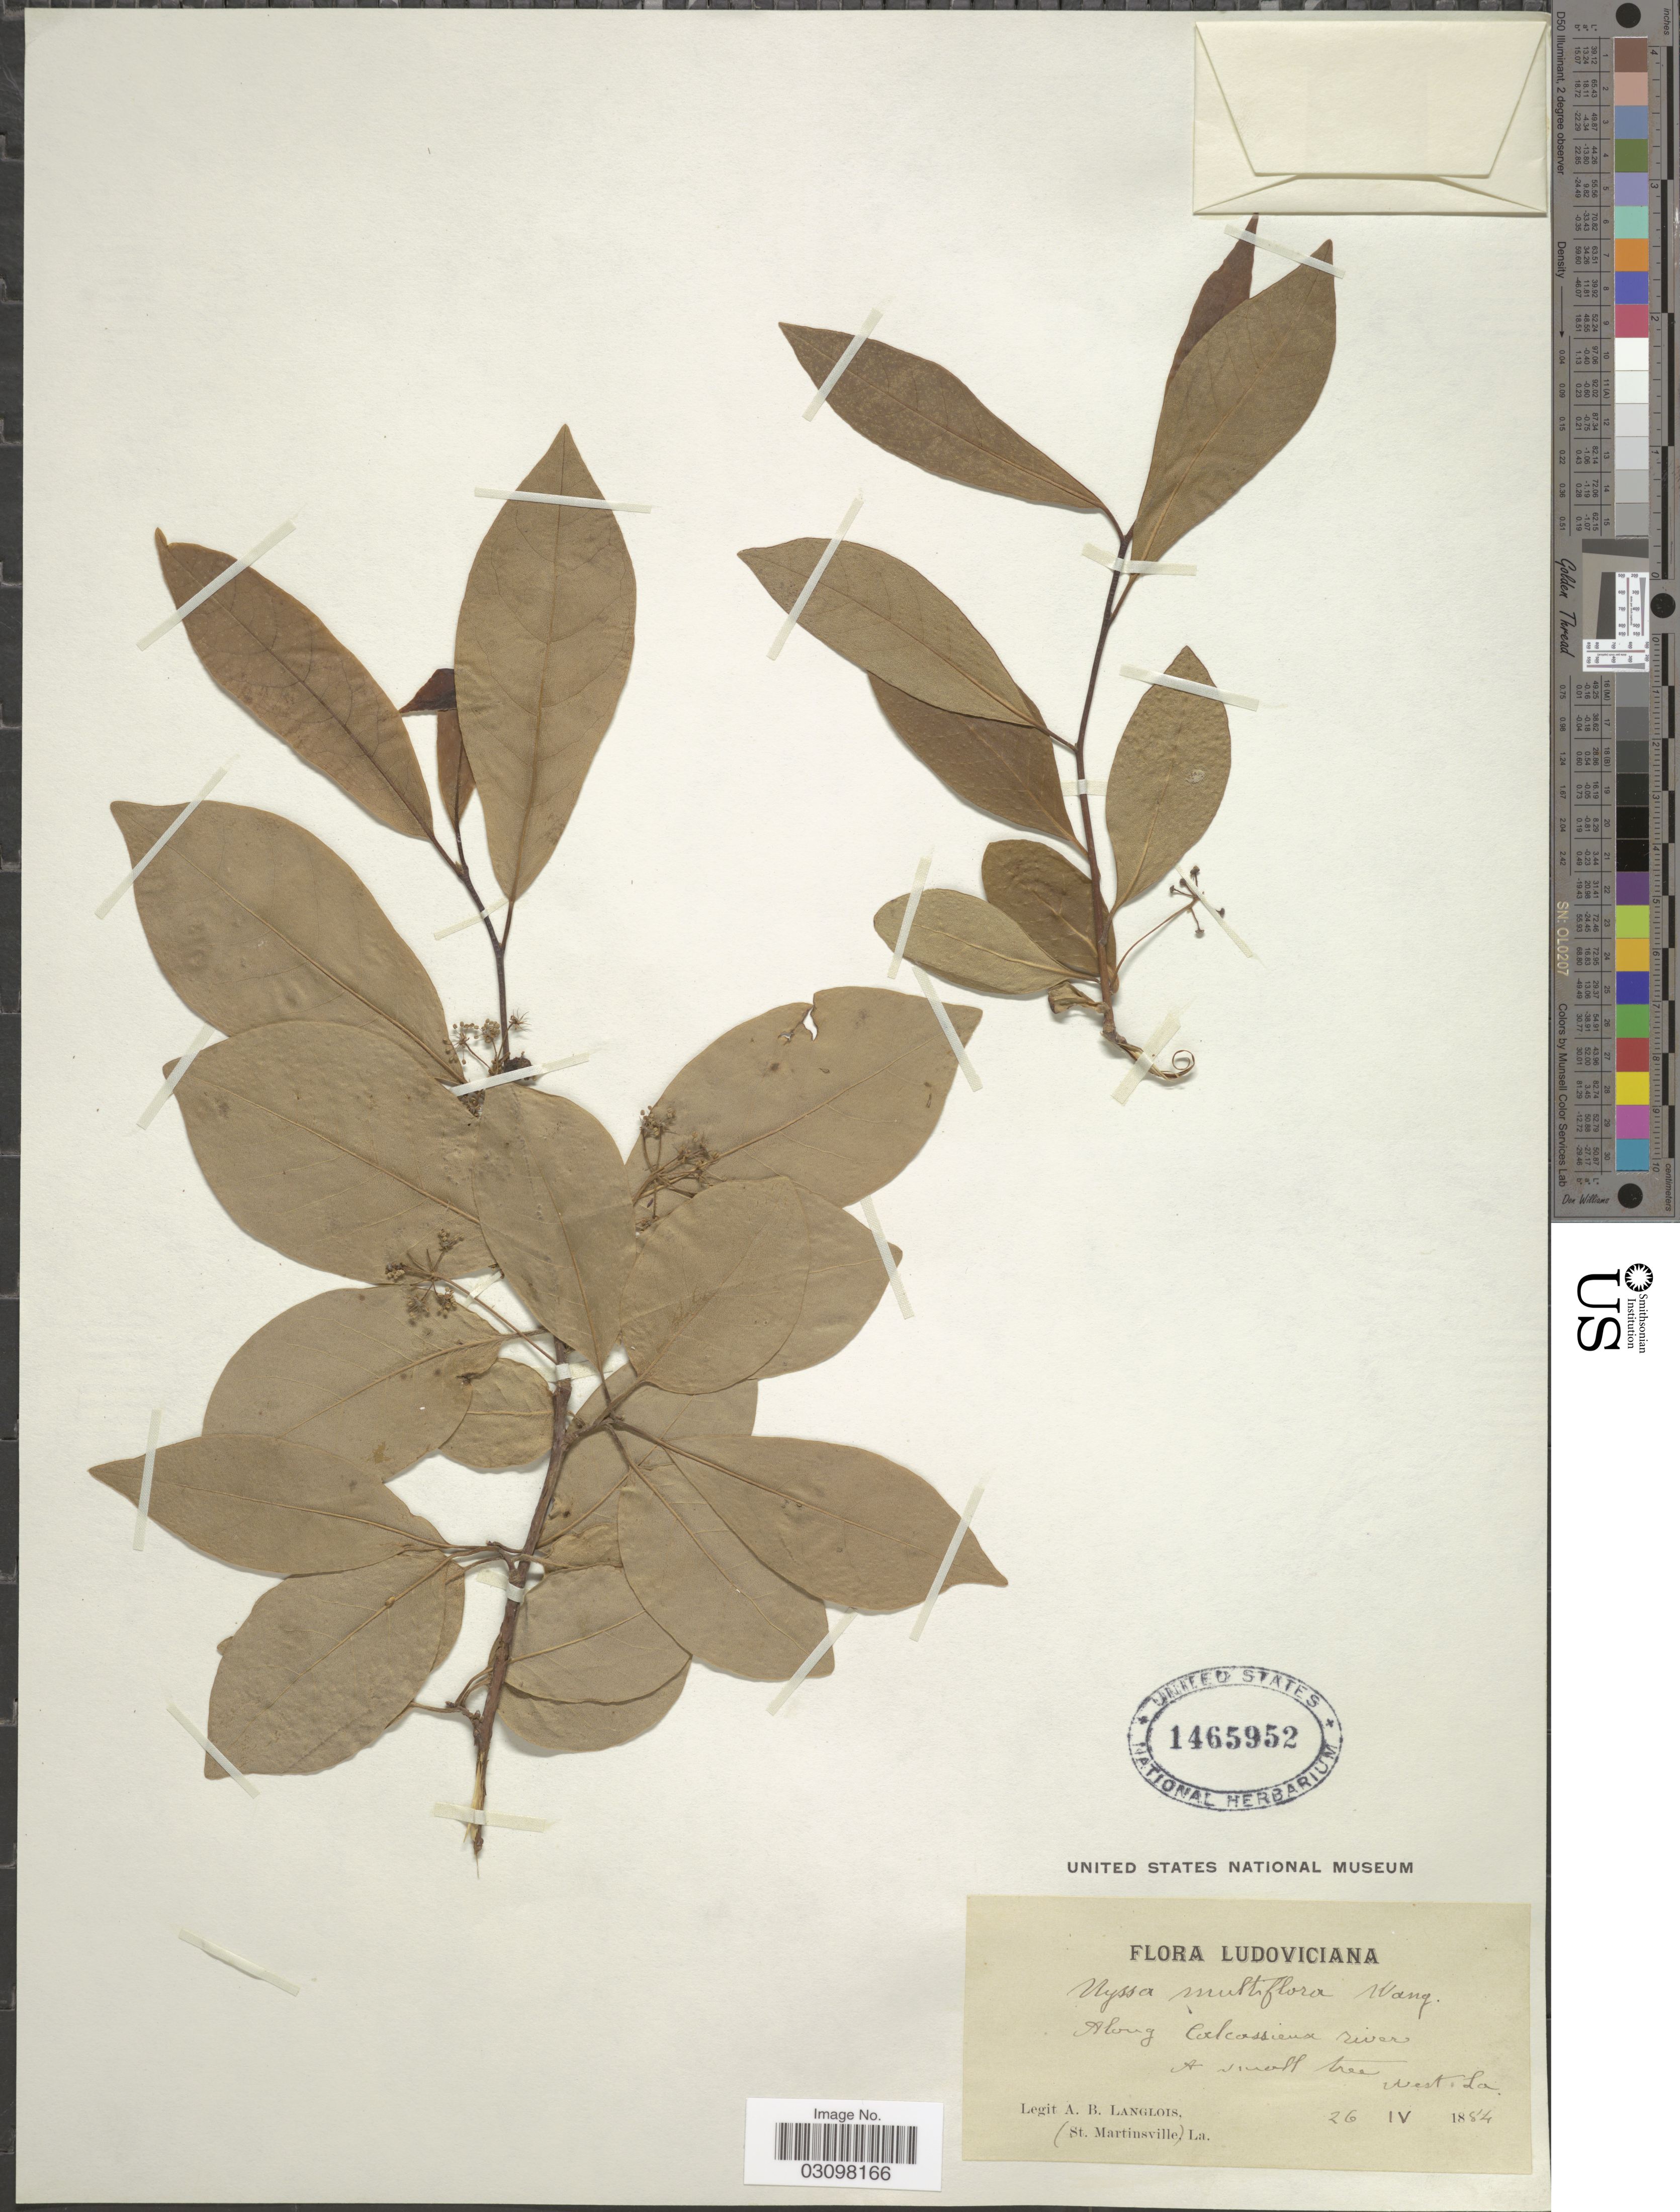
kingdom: Plantae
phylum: Tracheophyta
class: Magnoliopsida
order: Cornales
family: Nyssaceae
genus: Nyssa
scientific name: Nyssa sylvatica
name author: Marshall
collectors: A. Langlois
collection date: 1884-04-26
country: United States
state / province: Louisiana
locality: Ludoviciana. Along Calcassieux river. West La.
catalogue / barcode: US 1465952